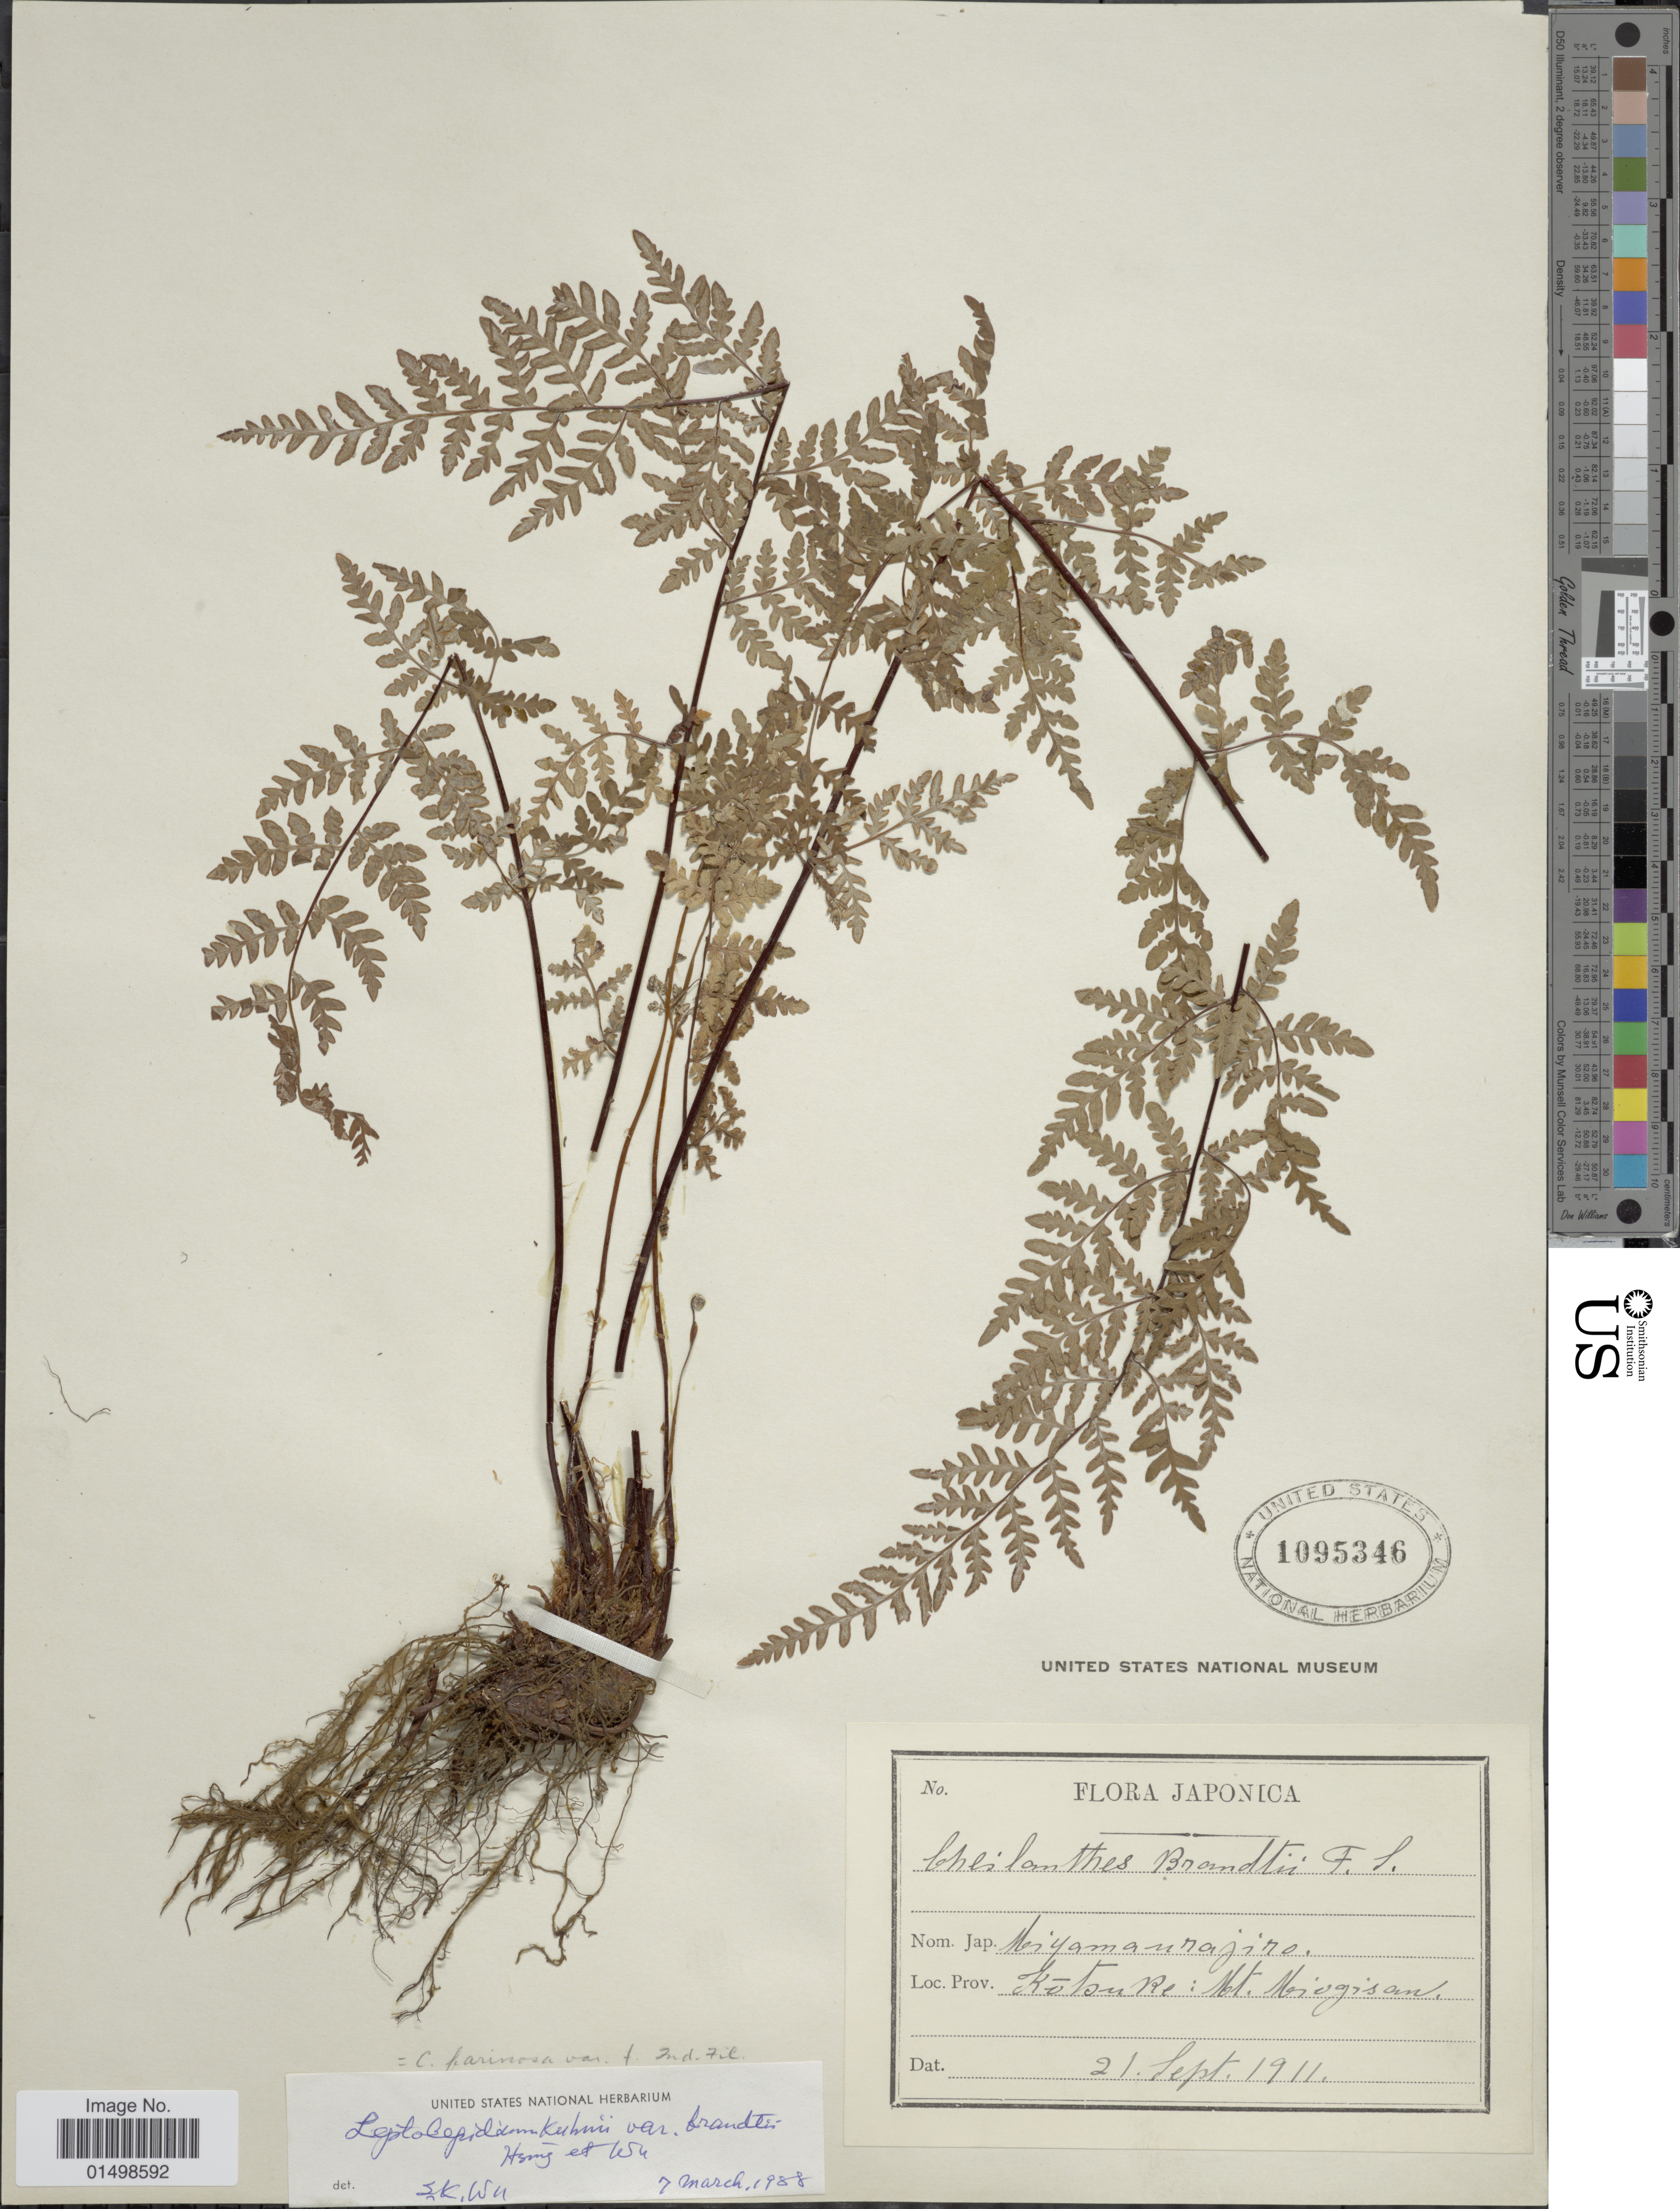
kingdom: Plantae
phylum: Tracheophyta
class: Polypodiopsida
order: Polypodiales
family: Pteridaceae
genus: Aleuritopteris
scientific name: Aleuritopteris kuhnii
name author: (Milde) Ching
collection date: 1911-09-21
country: Japan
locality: Kotsuke: Mt. Miogisan (Miyagisan)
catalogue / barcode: US 1095346